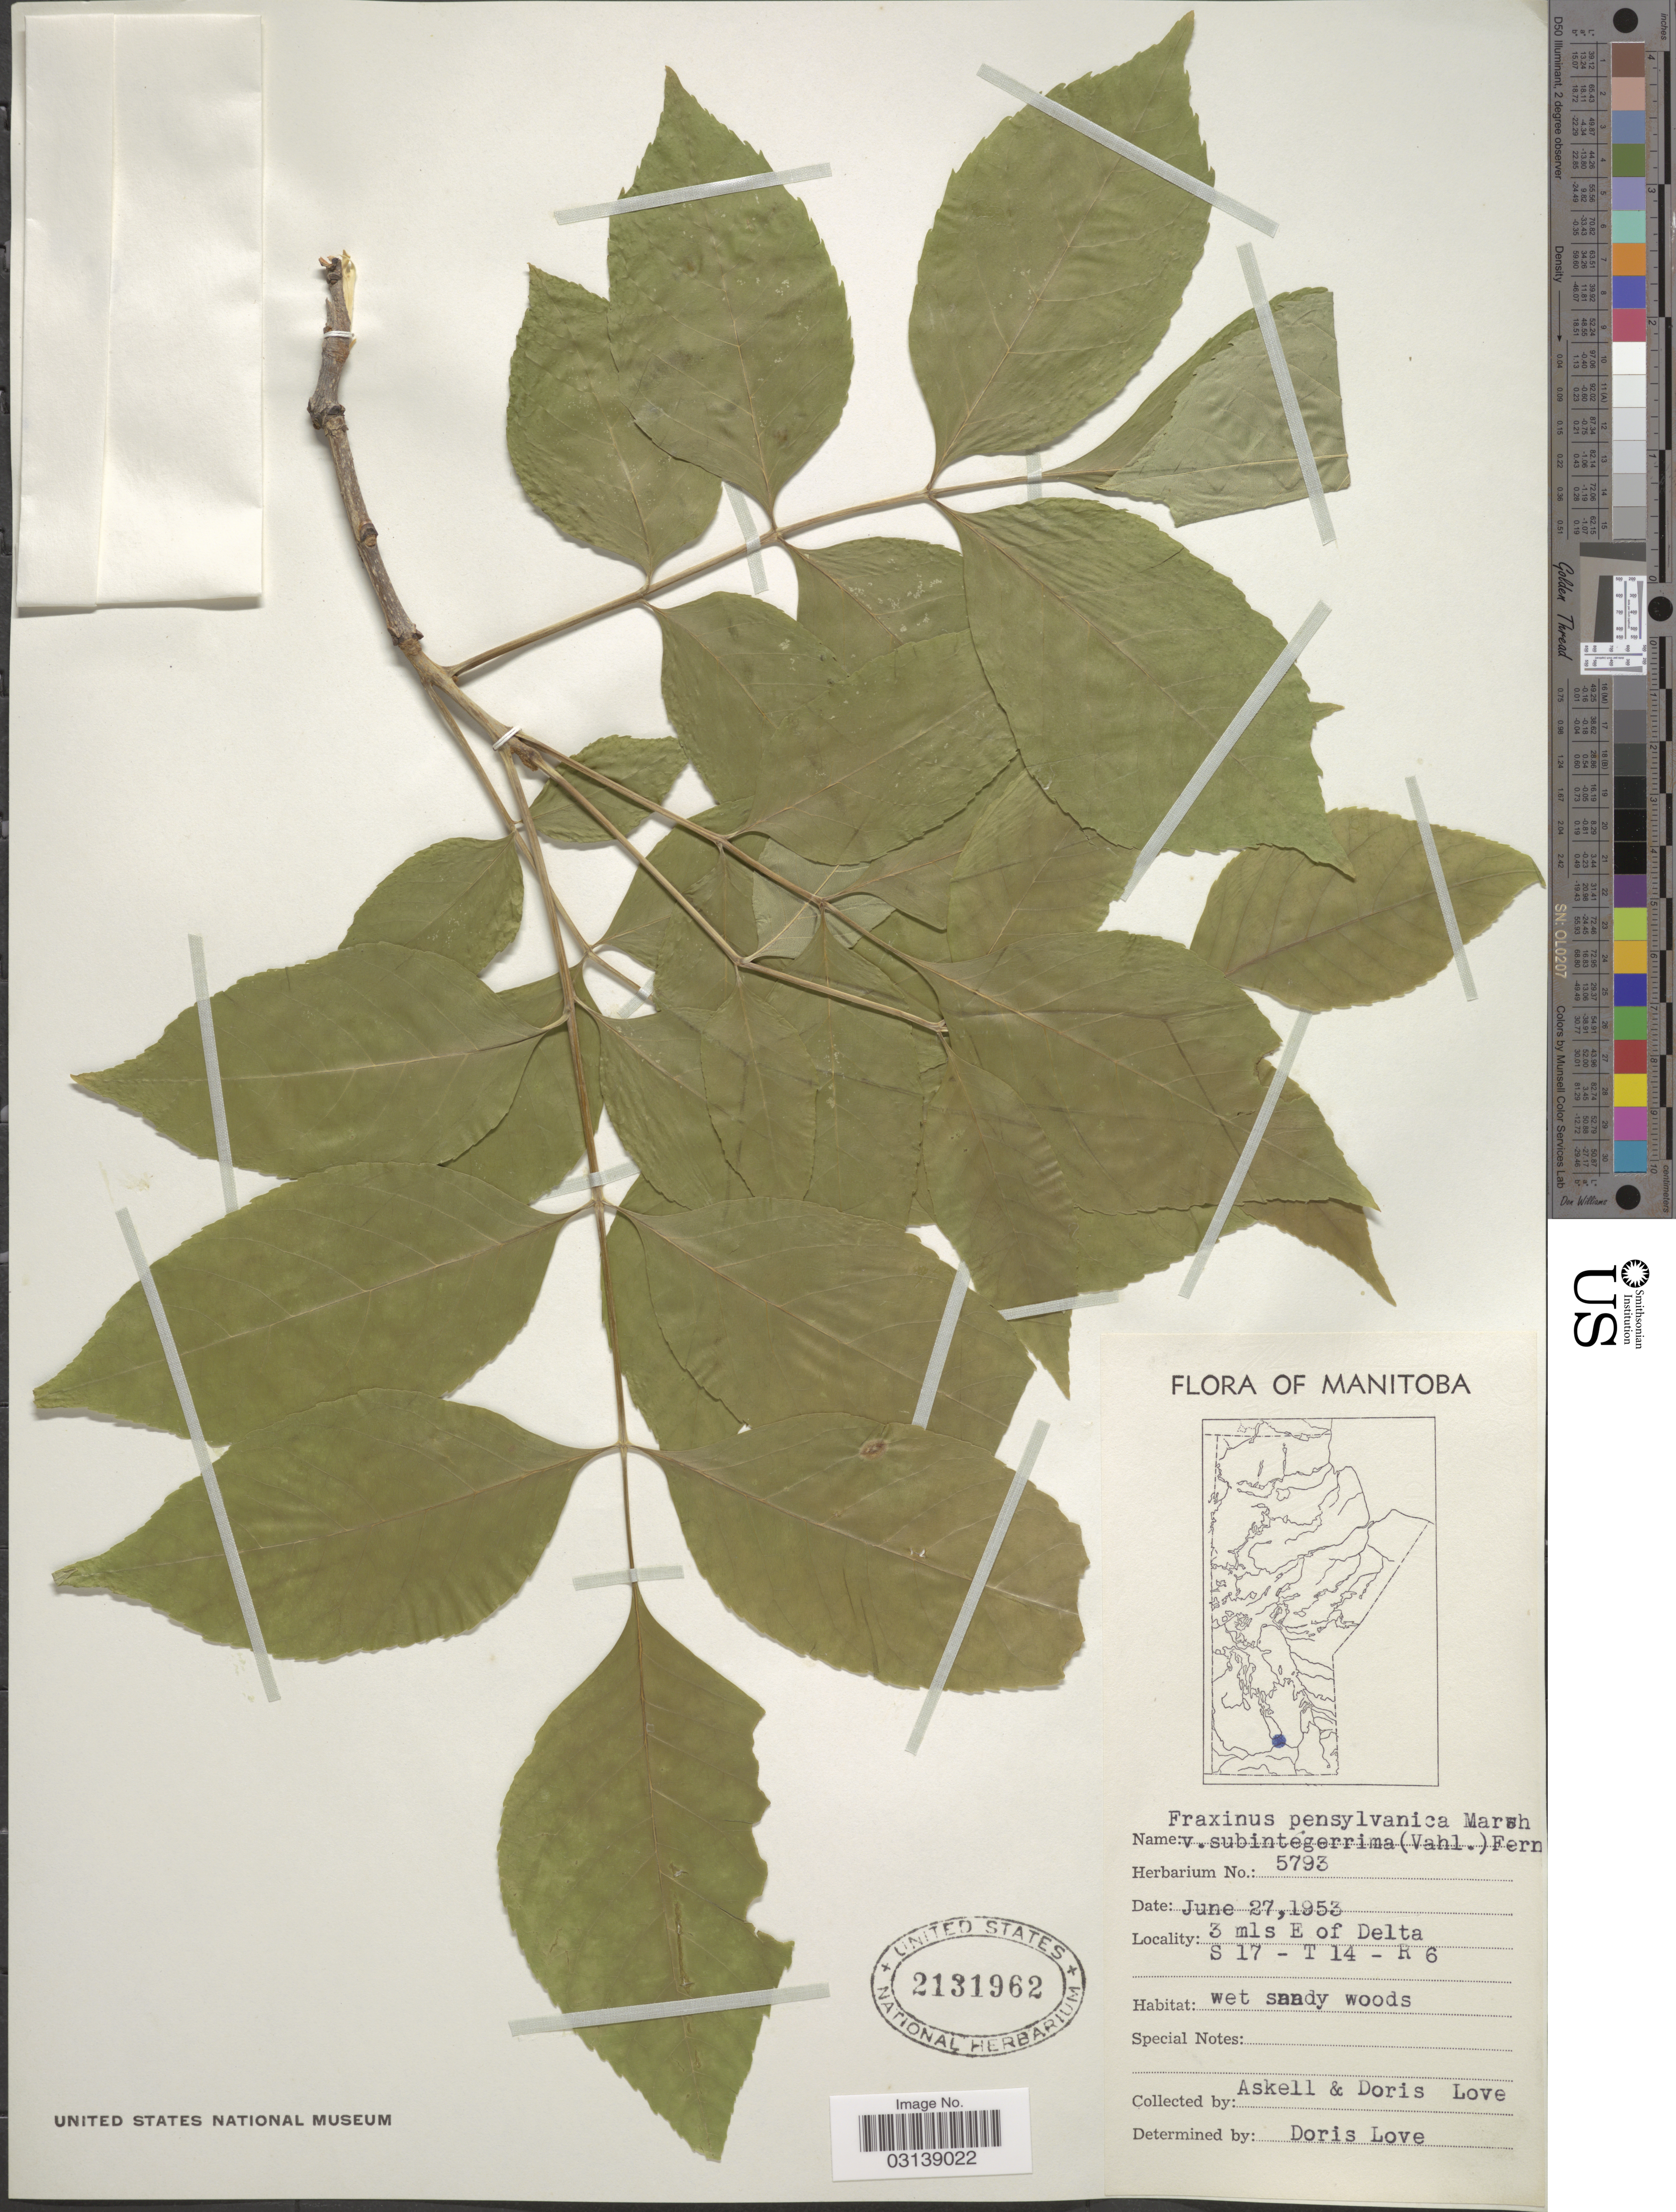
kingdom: Plantae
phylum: Tracheophyta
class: Magnoliopsida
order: Lamiales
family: Oleaceae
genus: Fraxinus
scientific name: Fraxinus pennsylvanica var. lanceolata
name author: Sarg.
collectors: Á. Löve & D. Löve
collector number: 5793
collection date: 1953-06-27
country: Canada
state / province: Manitoba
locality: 3 mls E of Delta. S 17 - T 14 - R 6.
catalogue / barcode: US 2131962